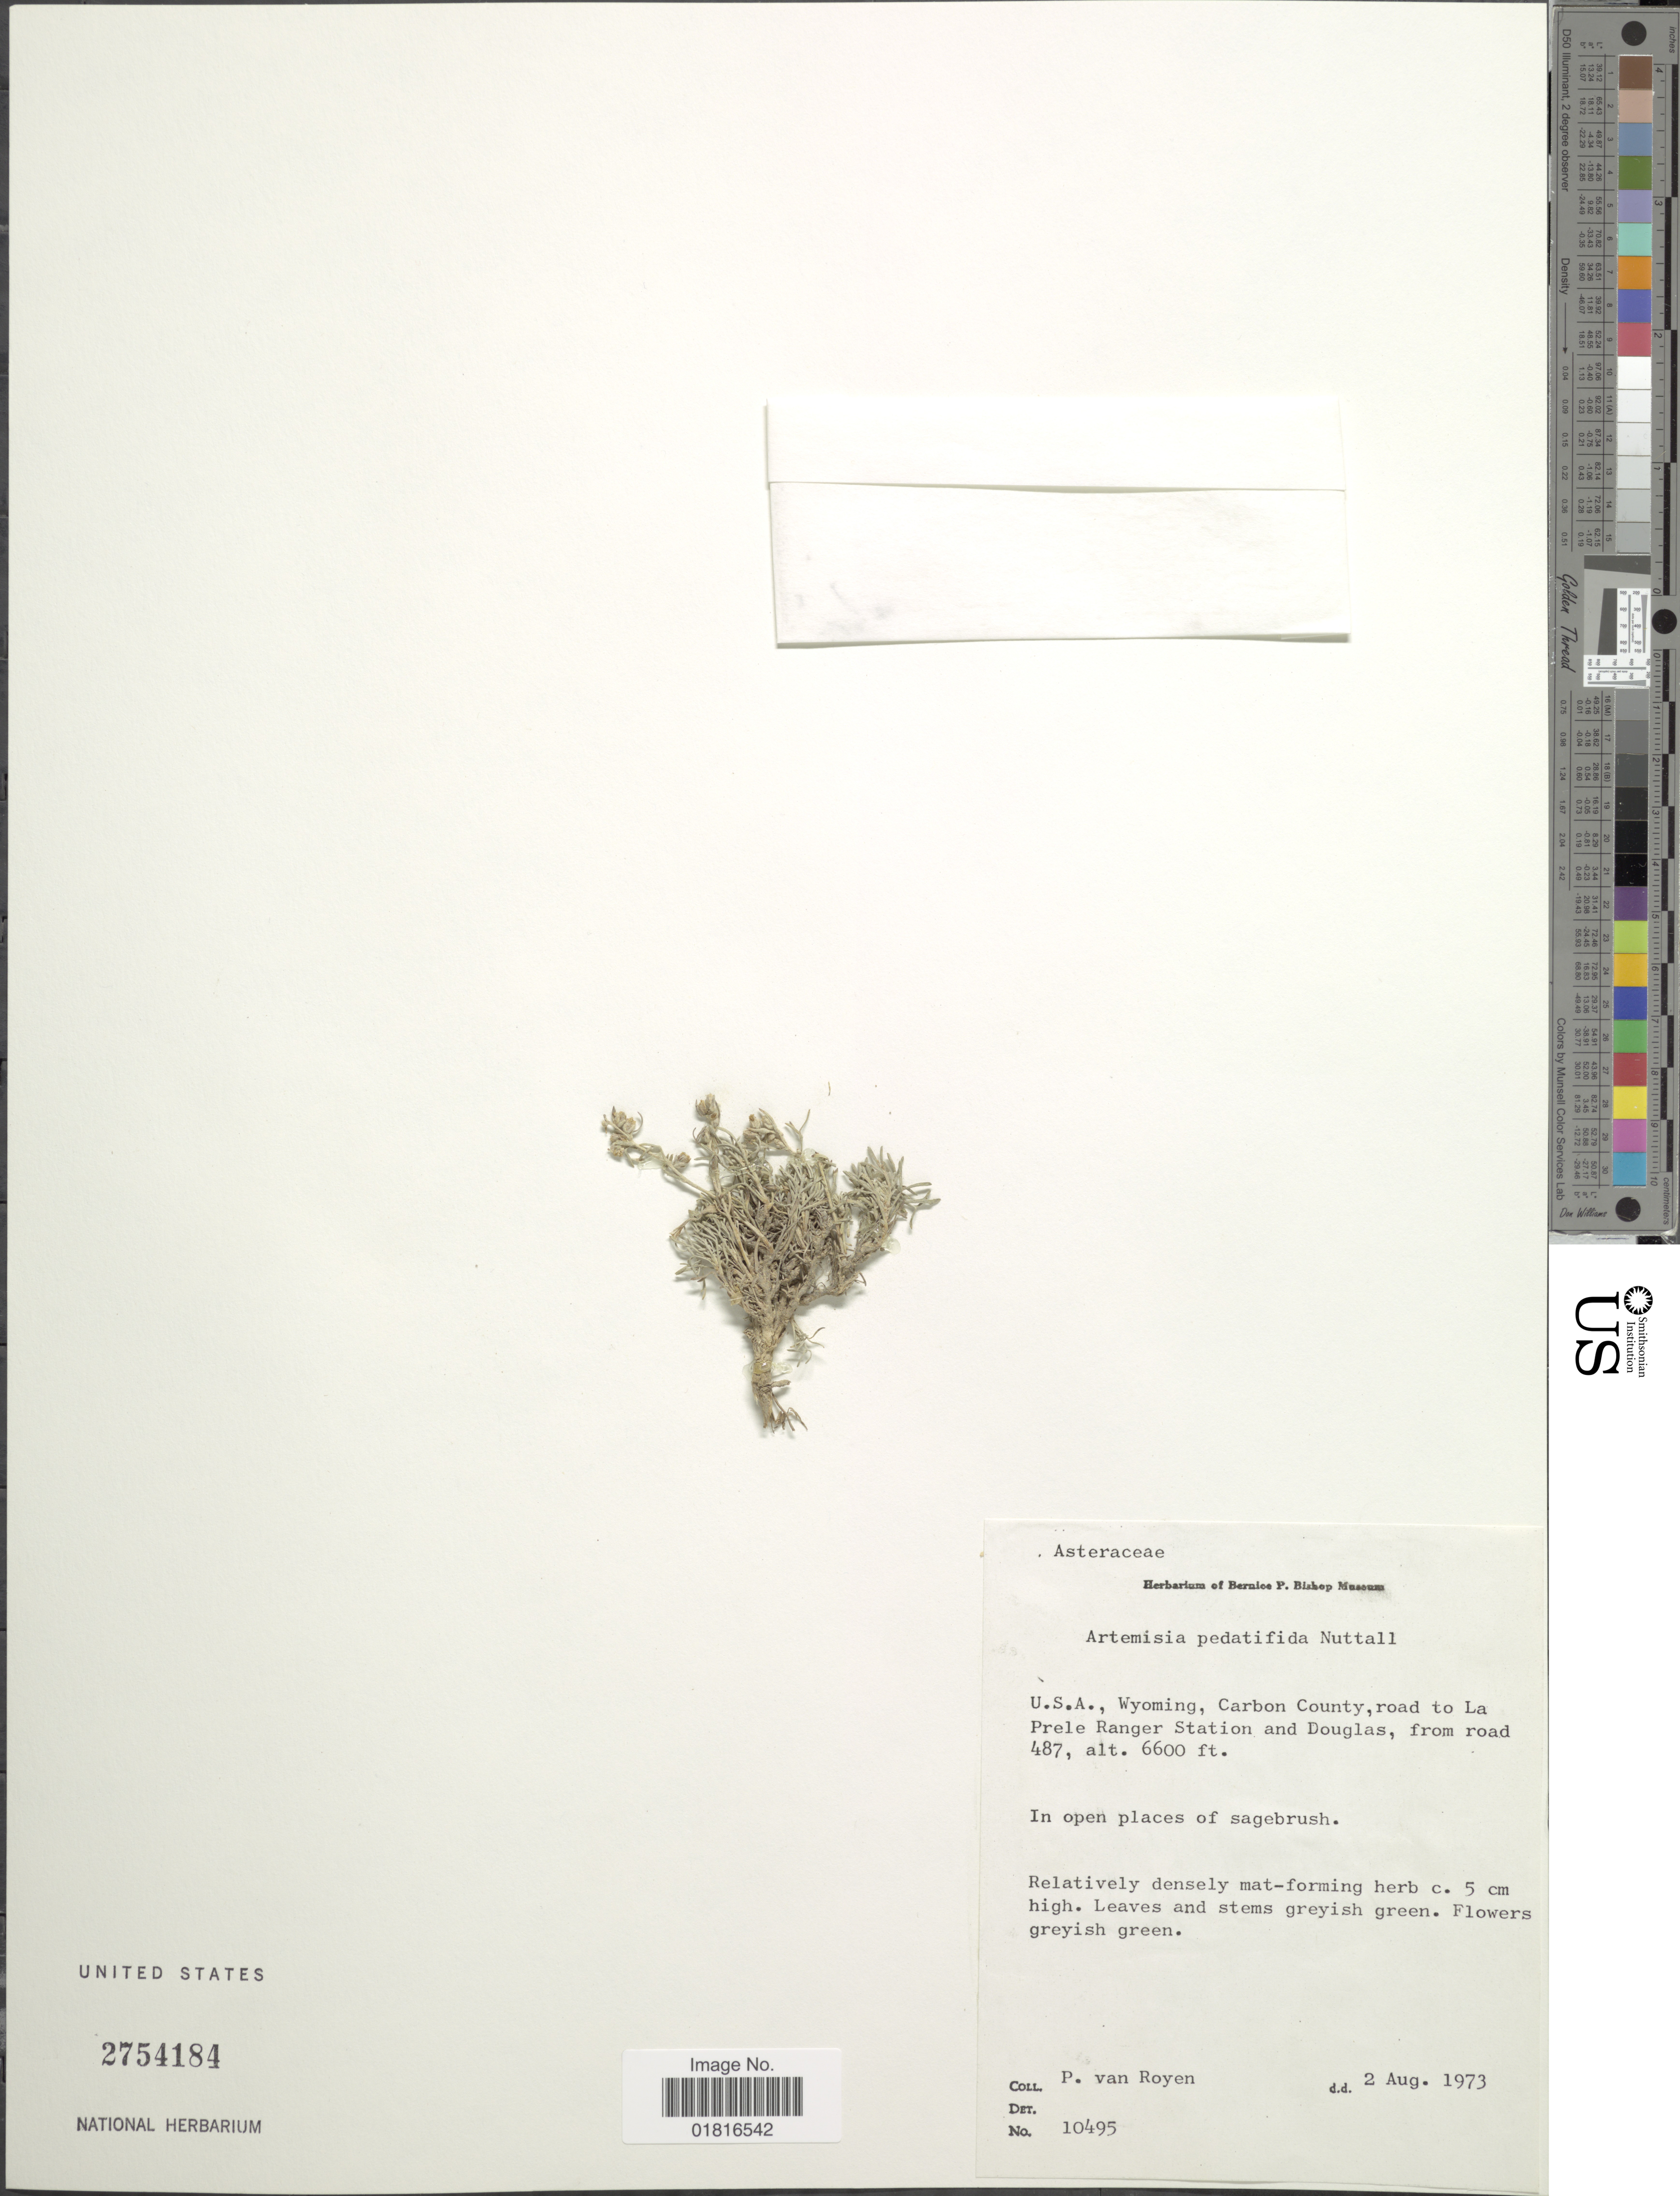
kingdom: Plantae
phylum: Tracheophyta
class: Magnoliopsida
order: Asterales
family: Asteraceae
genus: Artemisia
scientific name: Artemisia pedatifida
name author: Nutt.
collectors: P. van Royen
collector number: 10495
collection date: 1973-08-02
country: United States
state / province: Wyoming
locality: Carbon County, road to La Prele Ranger Station and Douglas, from road 487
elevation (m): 2012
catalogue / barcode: US 2754184